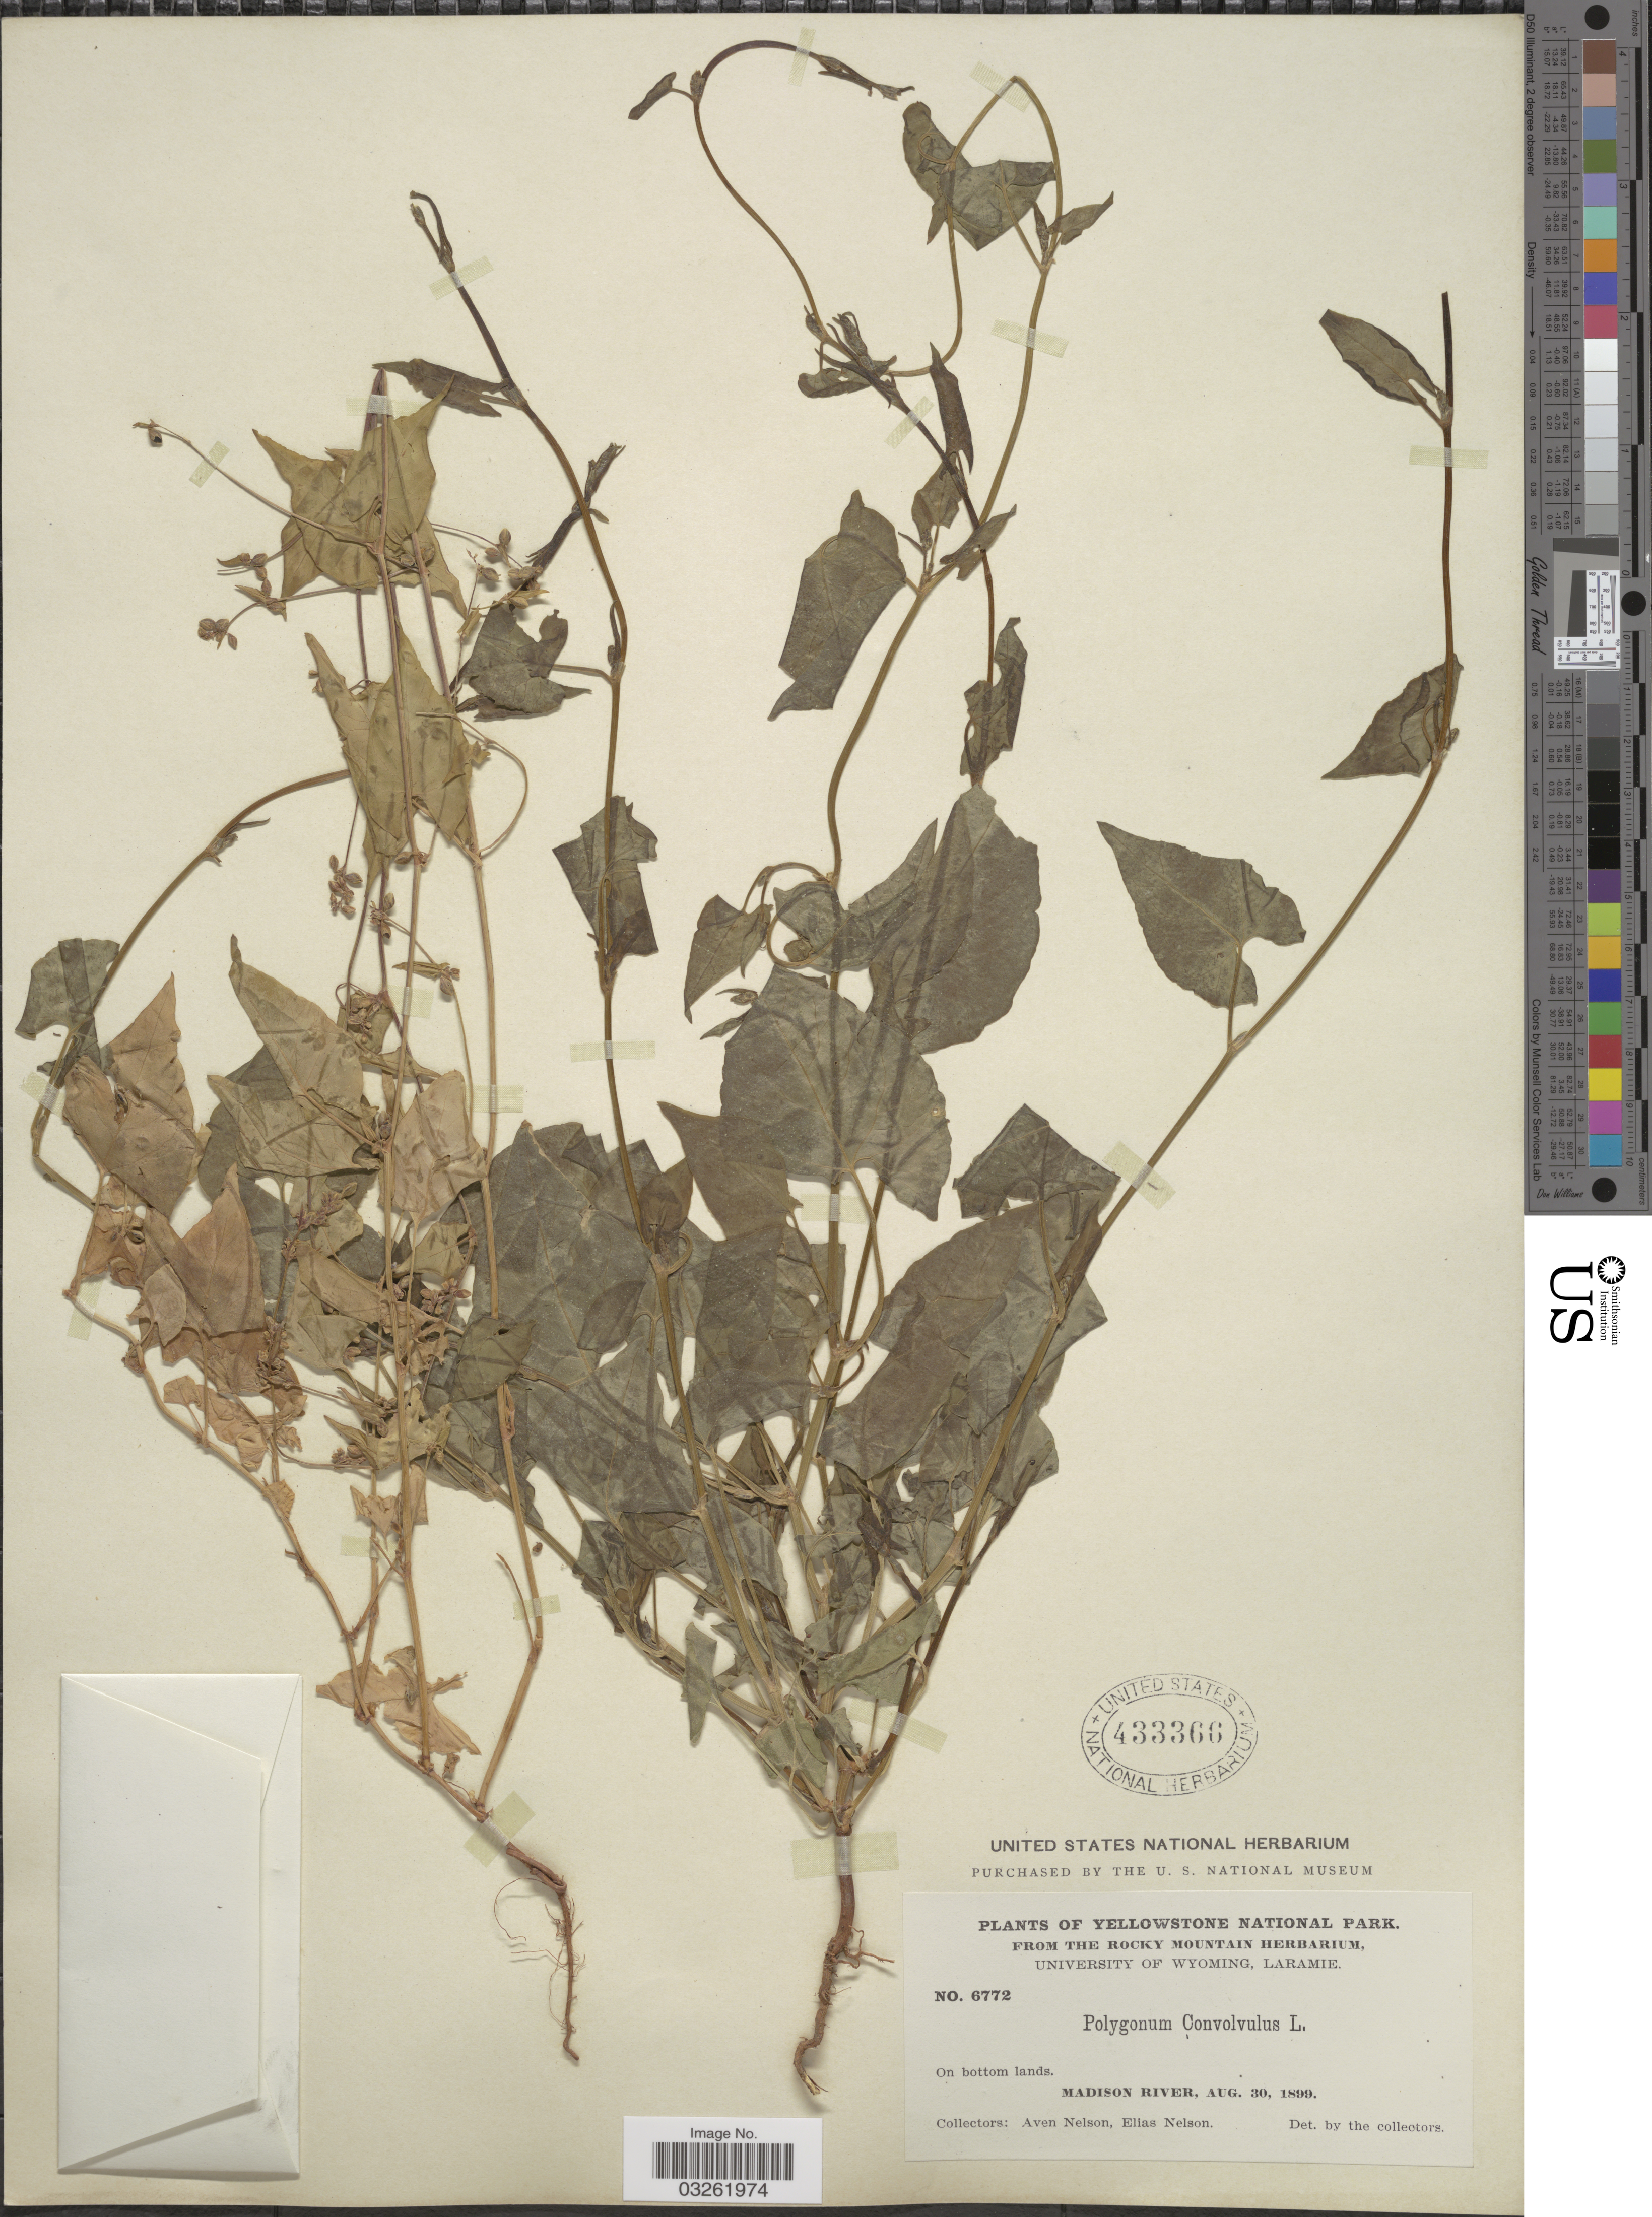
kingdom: Plantae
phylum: Tracheophyta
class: Magnoliopsida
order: Caryophyllales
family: Polygonaceae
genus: Fallopia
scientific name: Fallopia convolvulus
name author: (L.) Á. Löve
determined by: Strong, M. T., (US), Smithsonian Institution - National Museum of Natural History (UNITED STATES)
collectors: A. Nelson & E. Nelson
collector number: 6772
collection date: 1899-08-30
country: United States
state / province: Wyoming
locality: Yellowstone National Park. On bottom lands. Madison River.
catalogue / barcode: US 433366